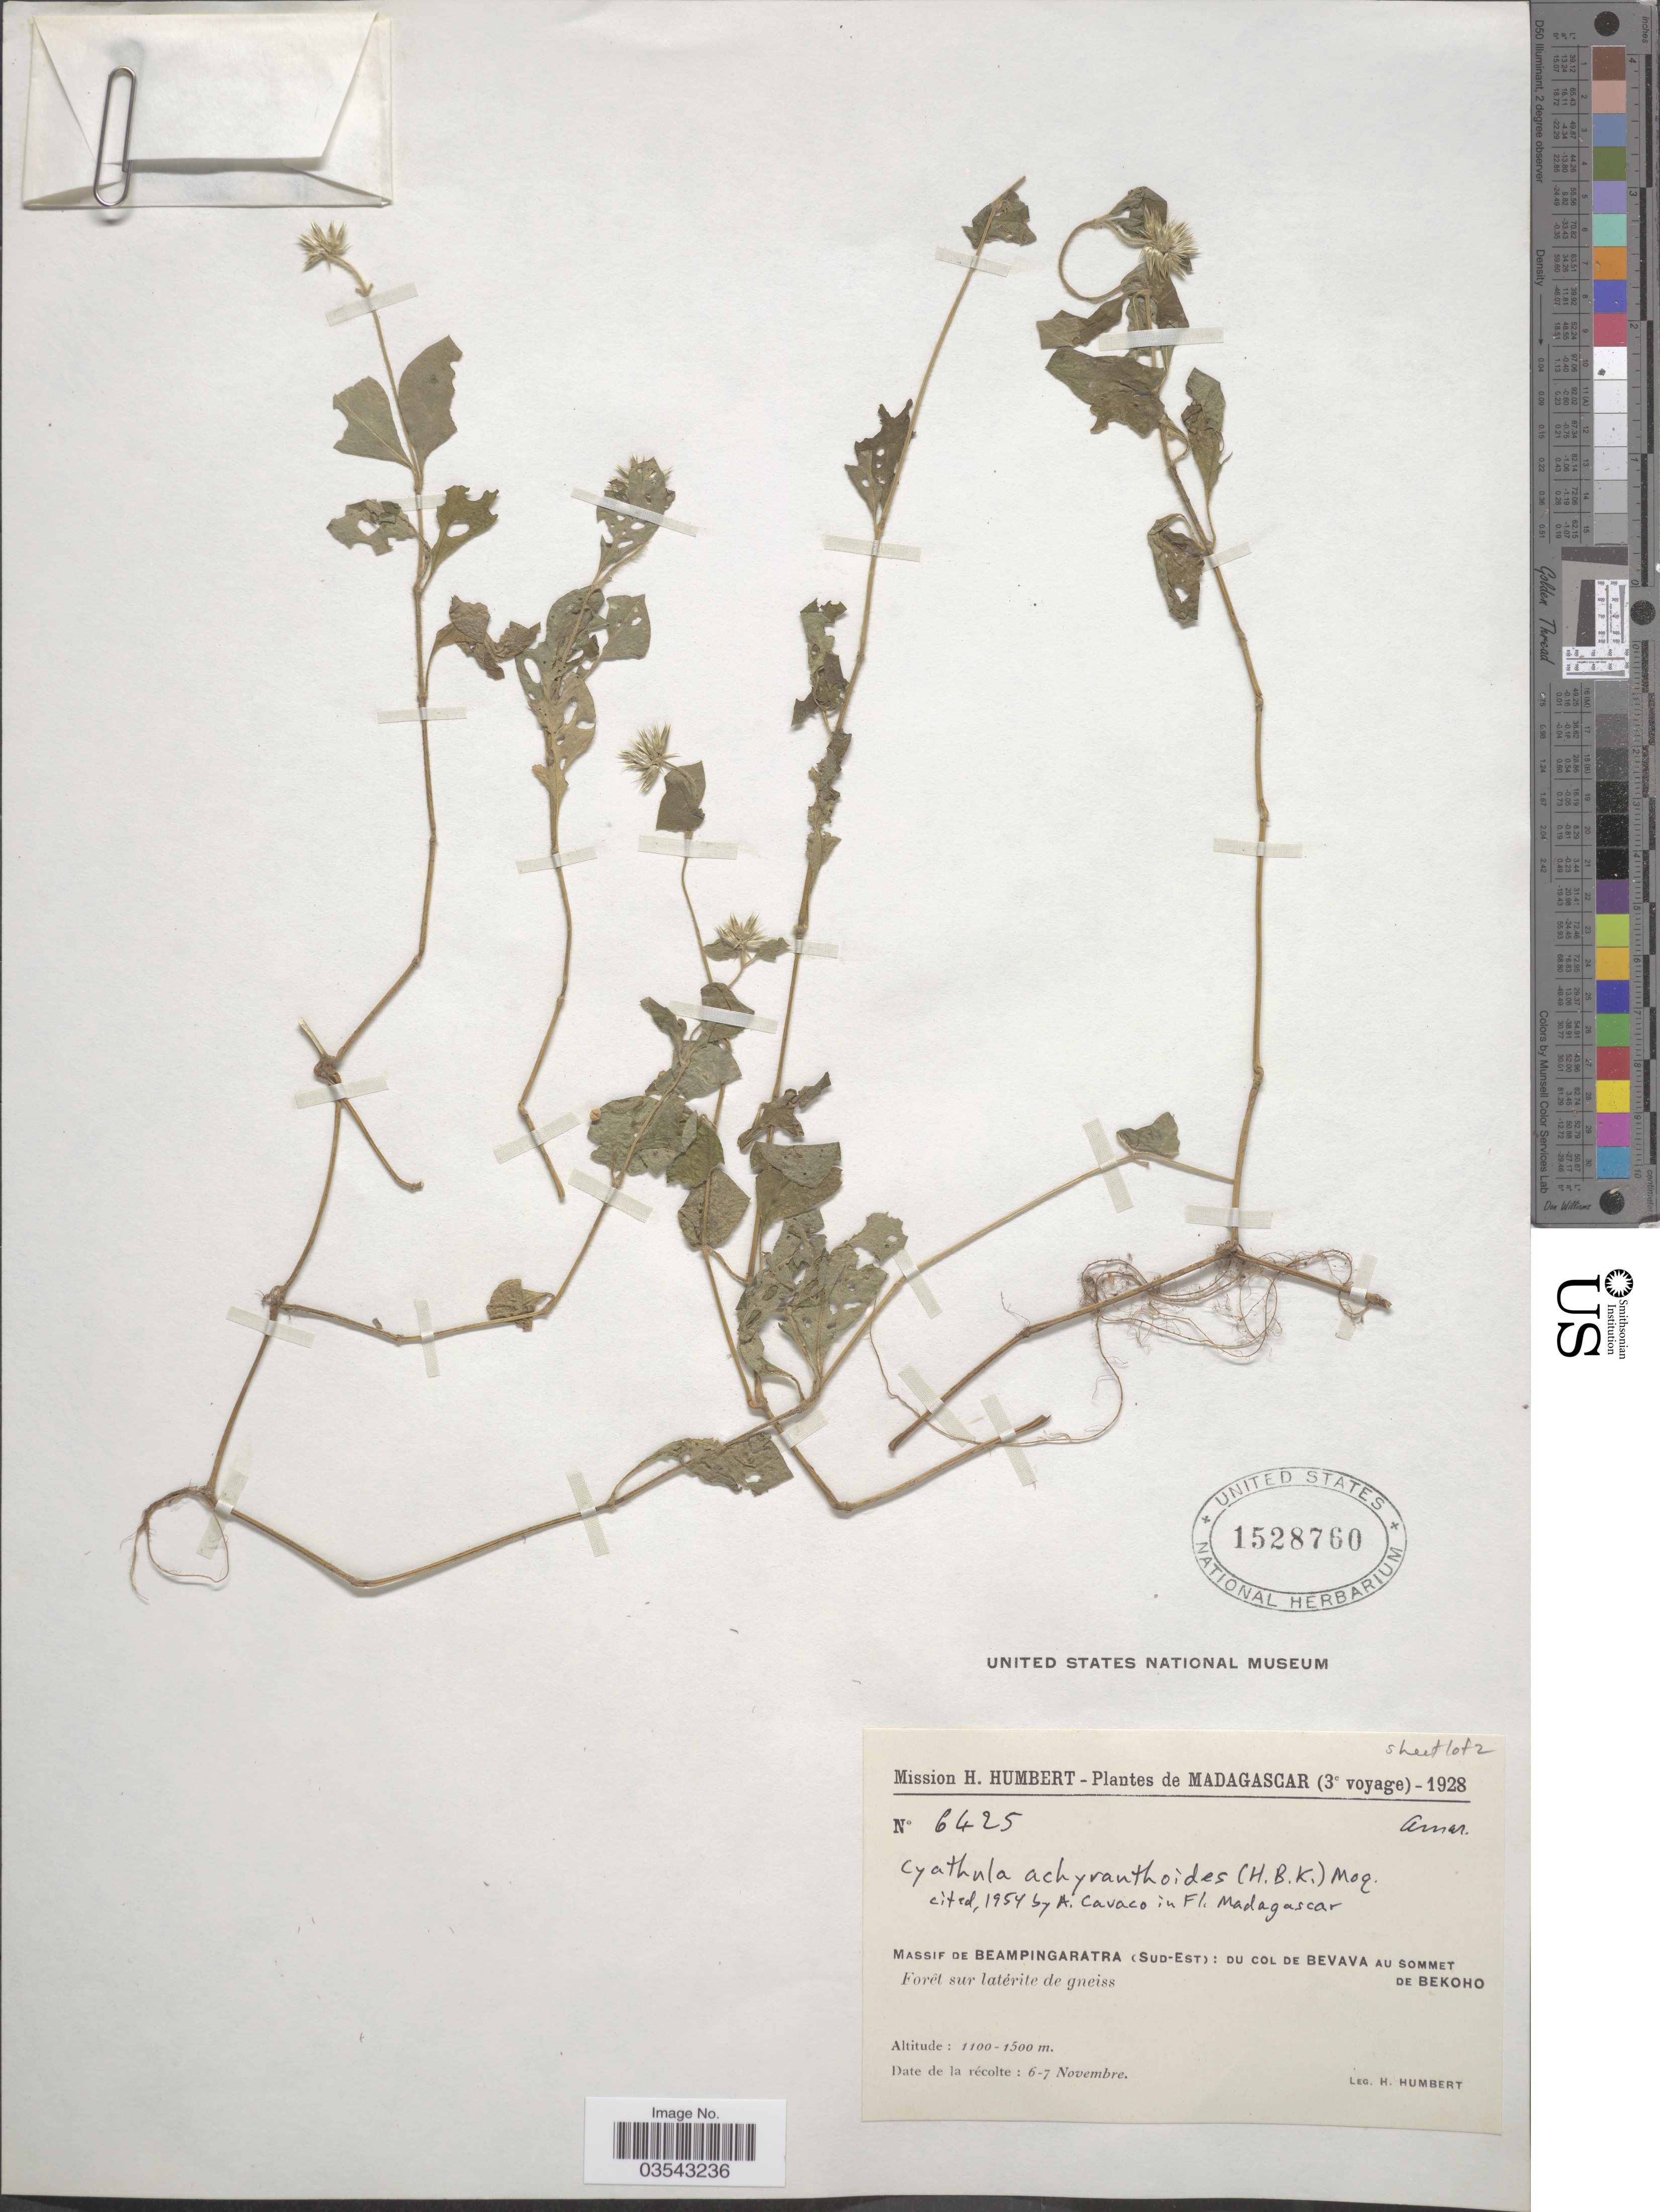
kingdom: Plantae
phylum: Tracheophyta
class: Magnoliopsida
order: Caryophyllales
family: Amaranthaceae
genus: Cyathula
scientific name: Cyathula achyranthoides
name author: (Kunth) Moq.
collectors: H. Humbert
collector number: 6425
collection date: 1928-11-06/1928-11-07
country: Madagascar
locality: Massif de Beampingaratra (Sud-Est): Du Col de Bevava au Sommet de Bekoho.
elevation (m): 1100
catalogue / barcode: US 1528760